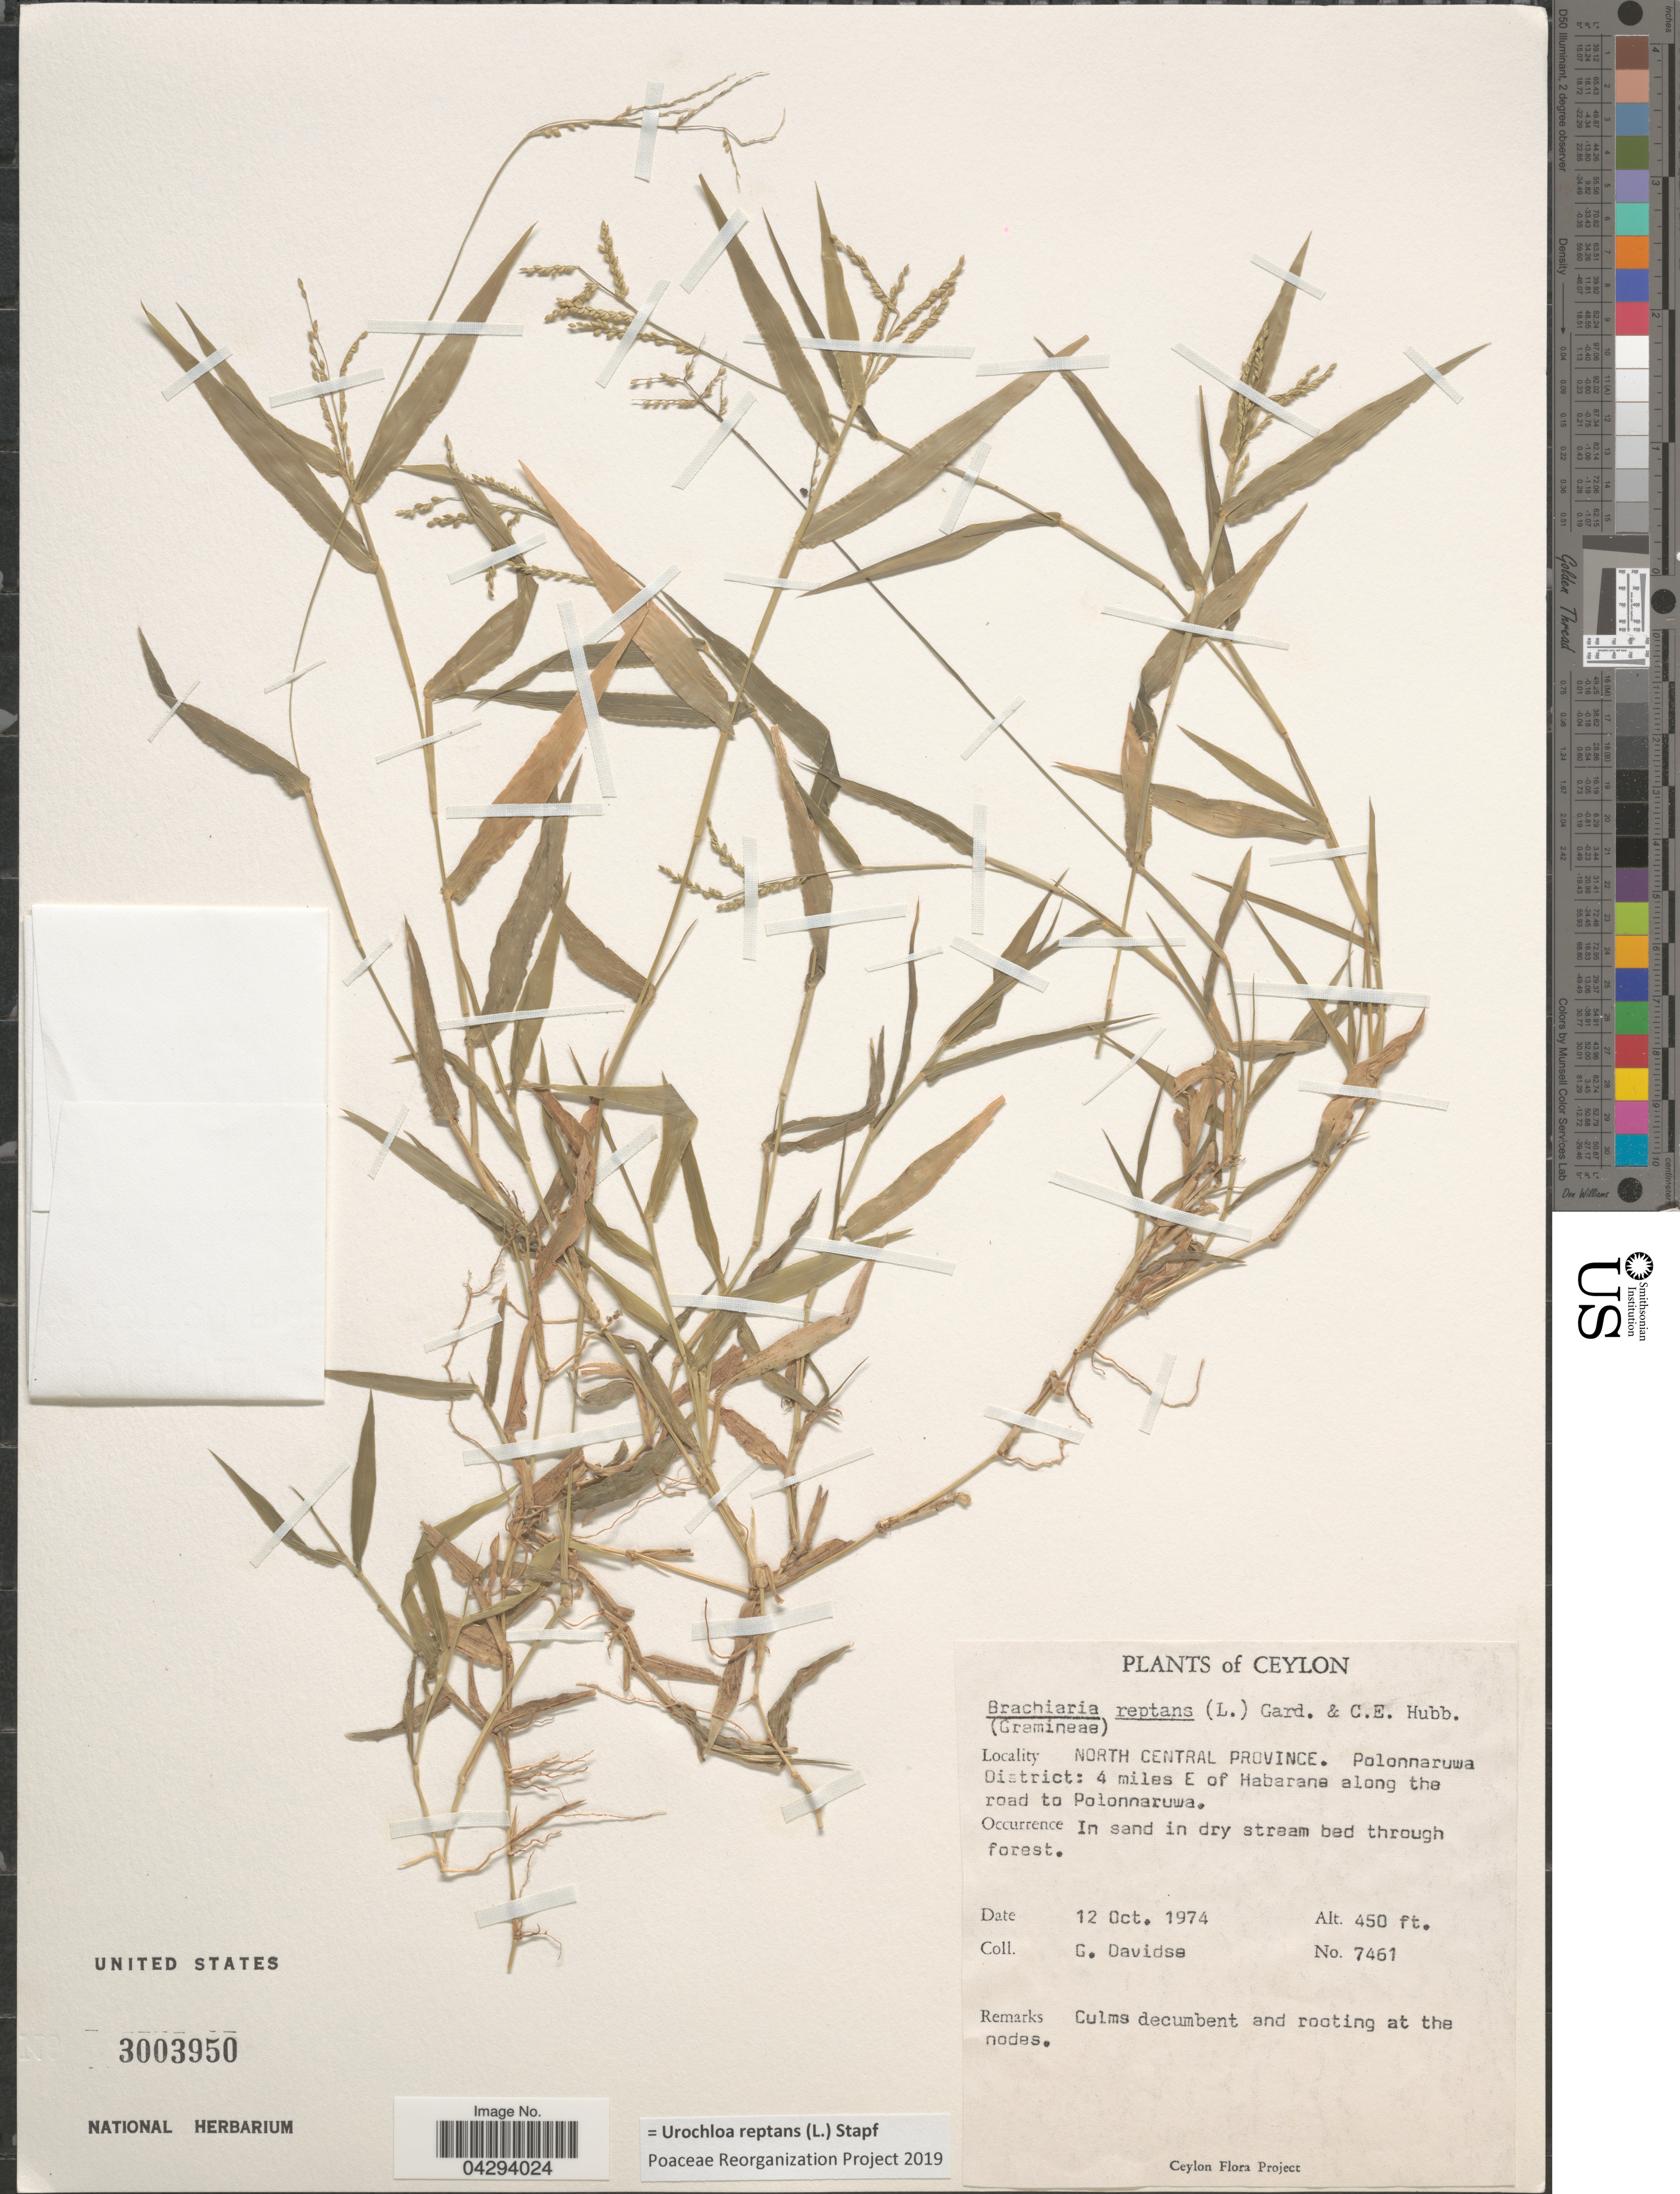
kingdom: Plantae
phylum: Tracheophyta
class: Liliopsida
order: Poales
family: Poaceae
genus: Urochloa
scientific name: Urochloa reptans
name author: (L.) Stapf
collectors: G. Davidse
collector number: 7461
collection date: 1974-10-12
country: Sri Lanka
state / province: North Central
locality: Ceylon. Polonnaruwa District: 4 miles E of Habarana along the road to Polonnaruwa.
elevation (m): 137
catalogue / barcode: US 3003950